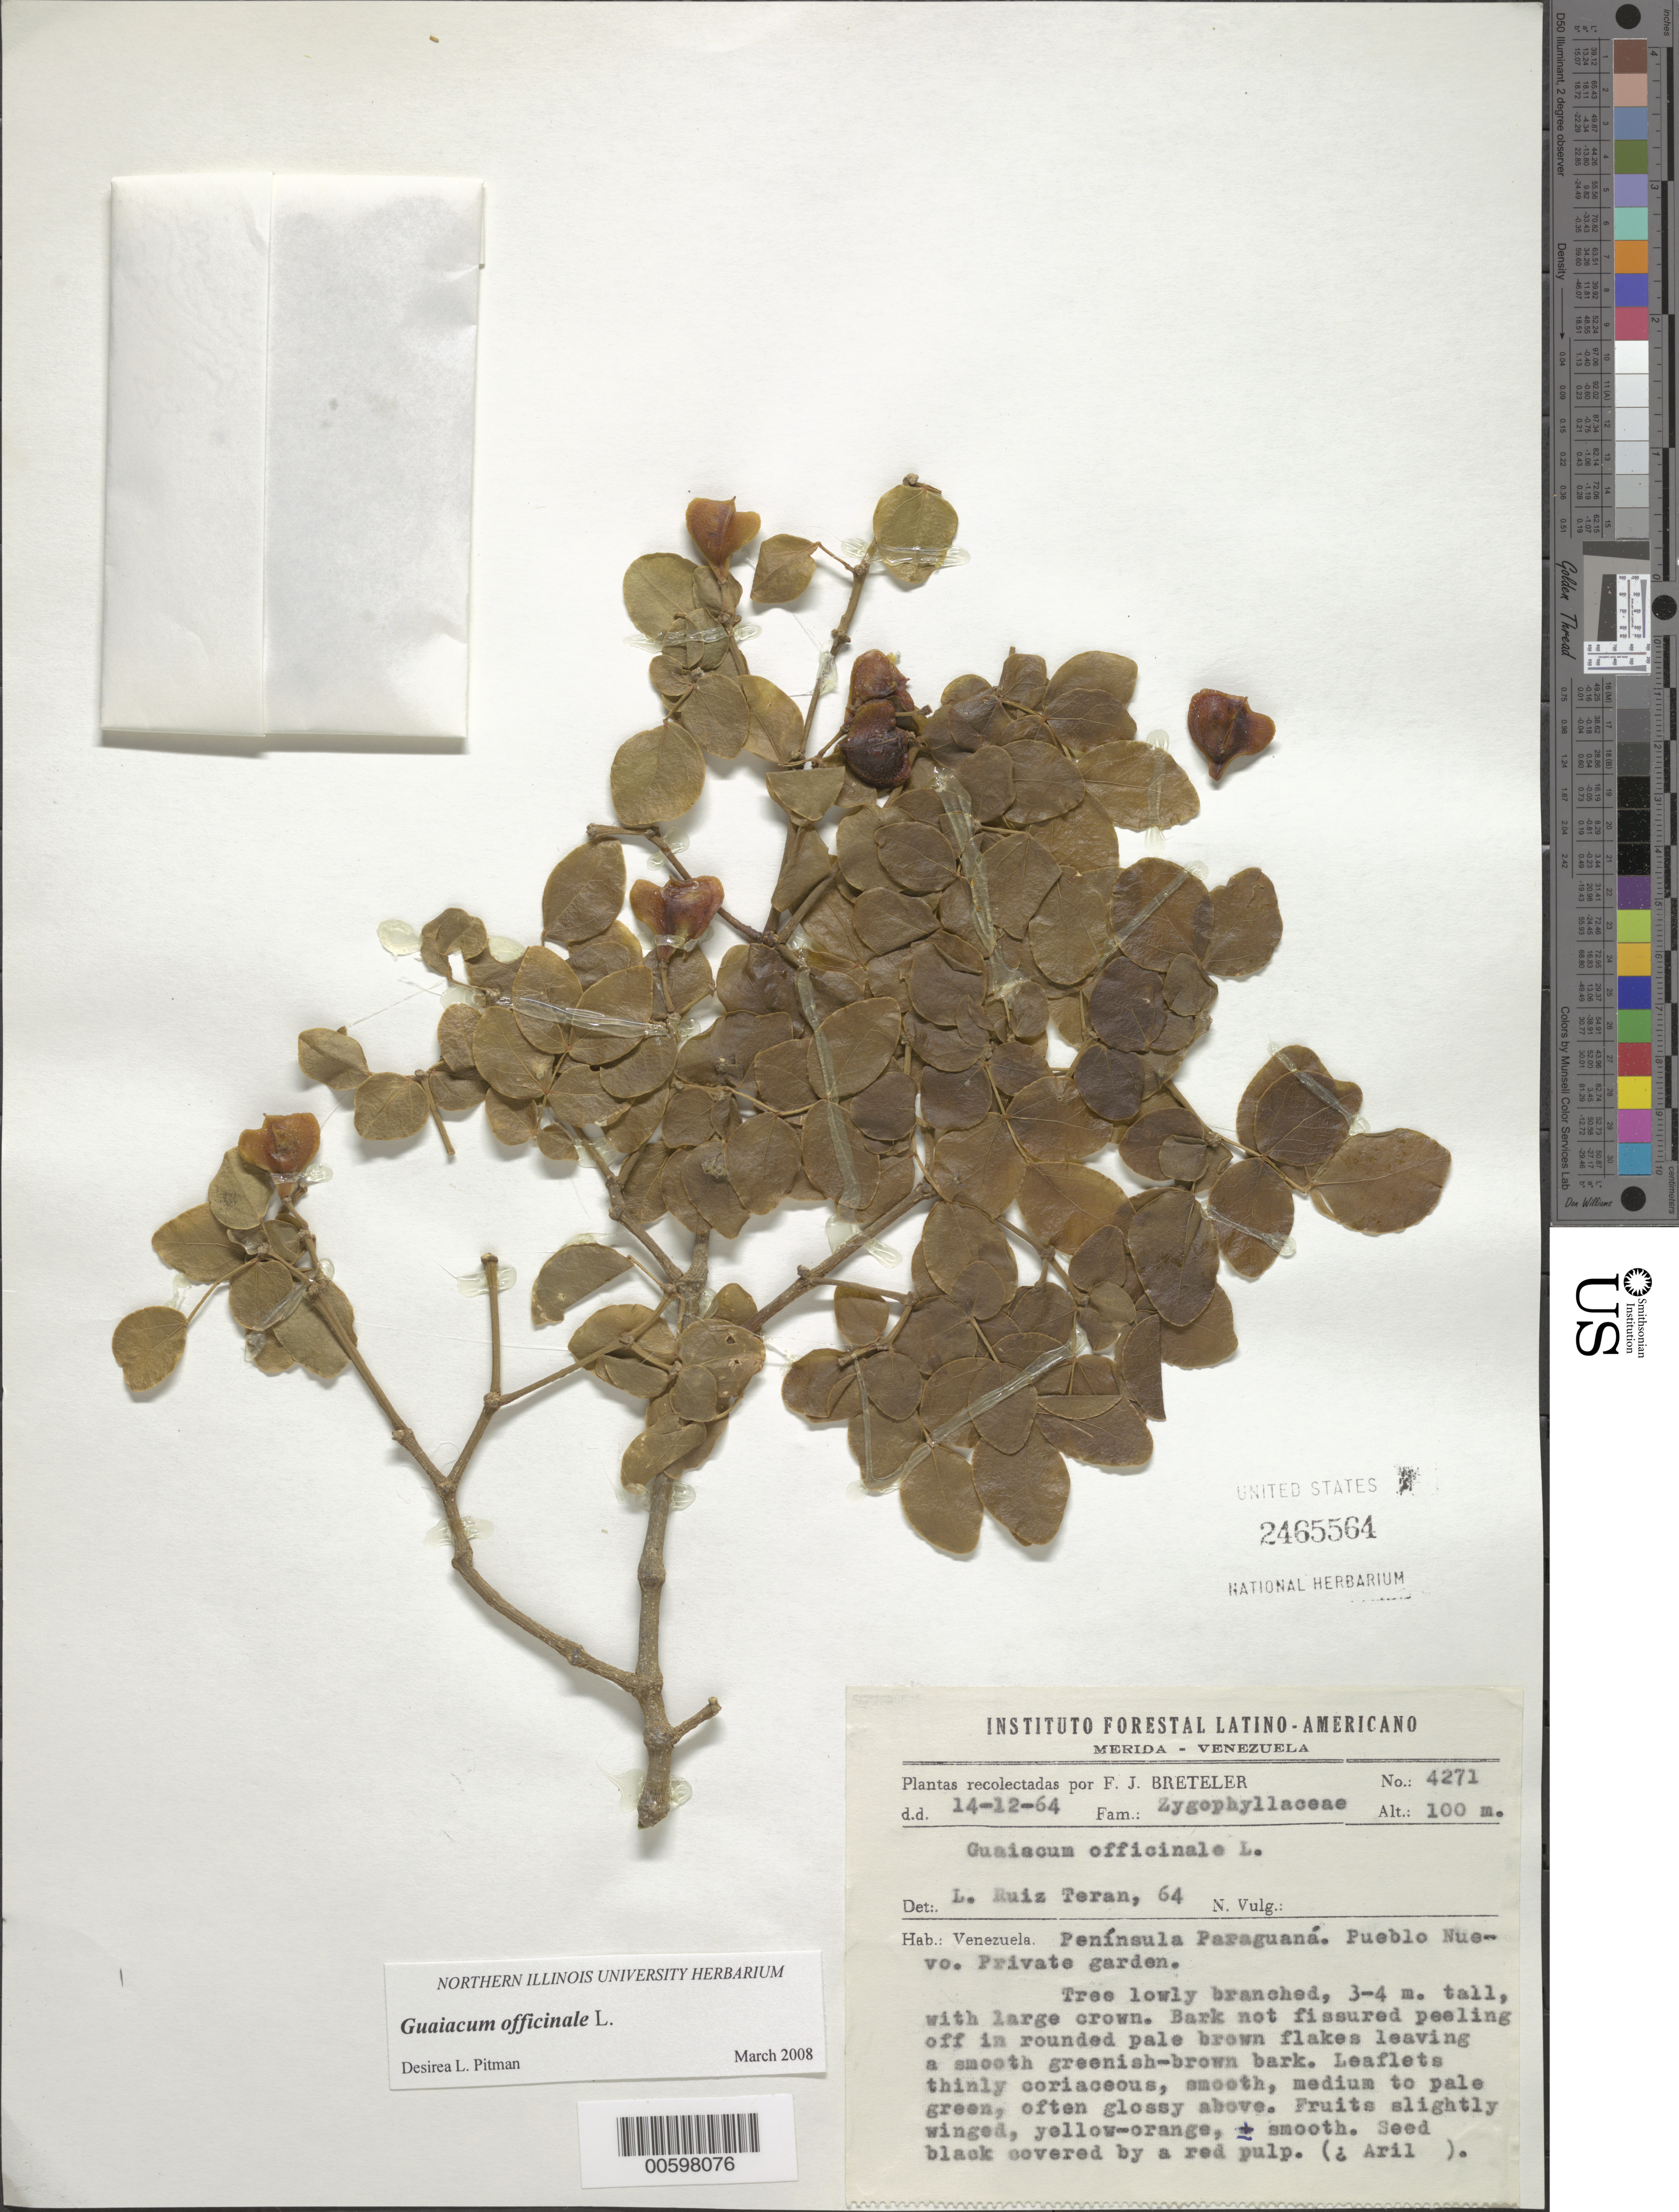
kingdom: Plantae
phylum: Tracheophyta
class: Magnoliopsida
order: Zygophyllales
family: Zygophyllaceae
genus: Guaiacum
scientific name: Guaiacum officinale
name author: L.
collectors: F. J. Breteler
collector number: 4271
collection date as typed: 14 Dec 1964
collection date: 1964-12-14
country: Venezuela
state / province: Mérida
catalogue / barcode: US 2465564